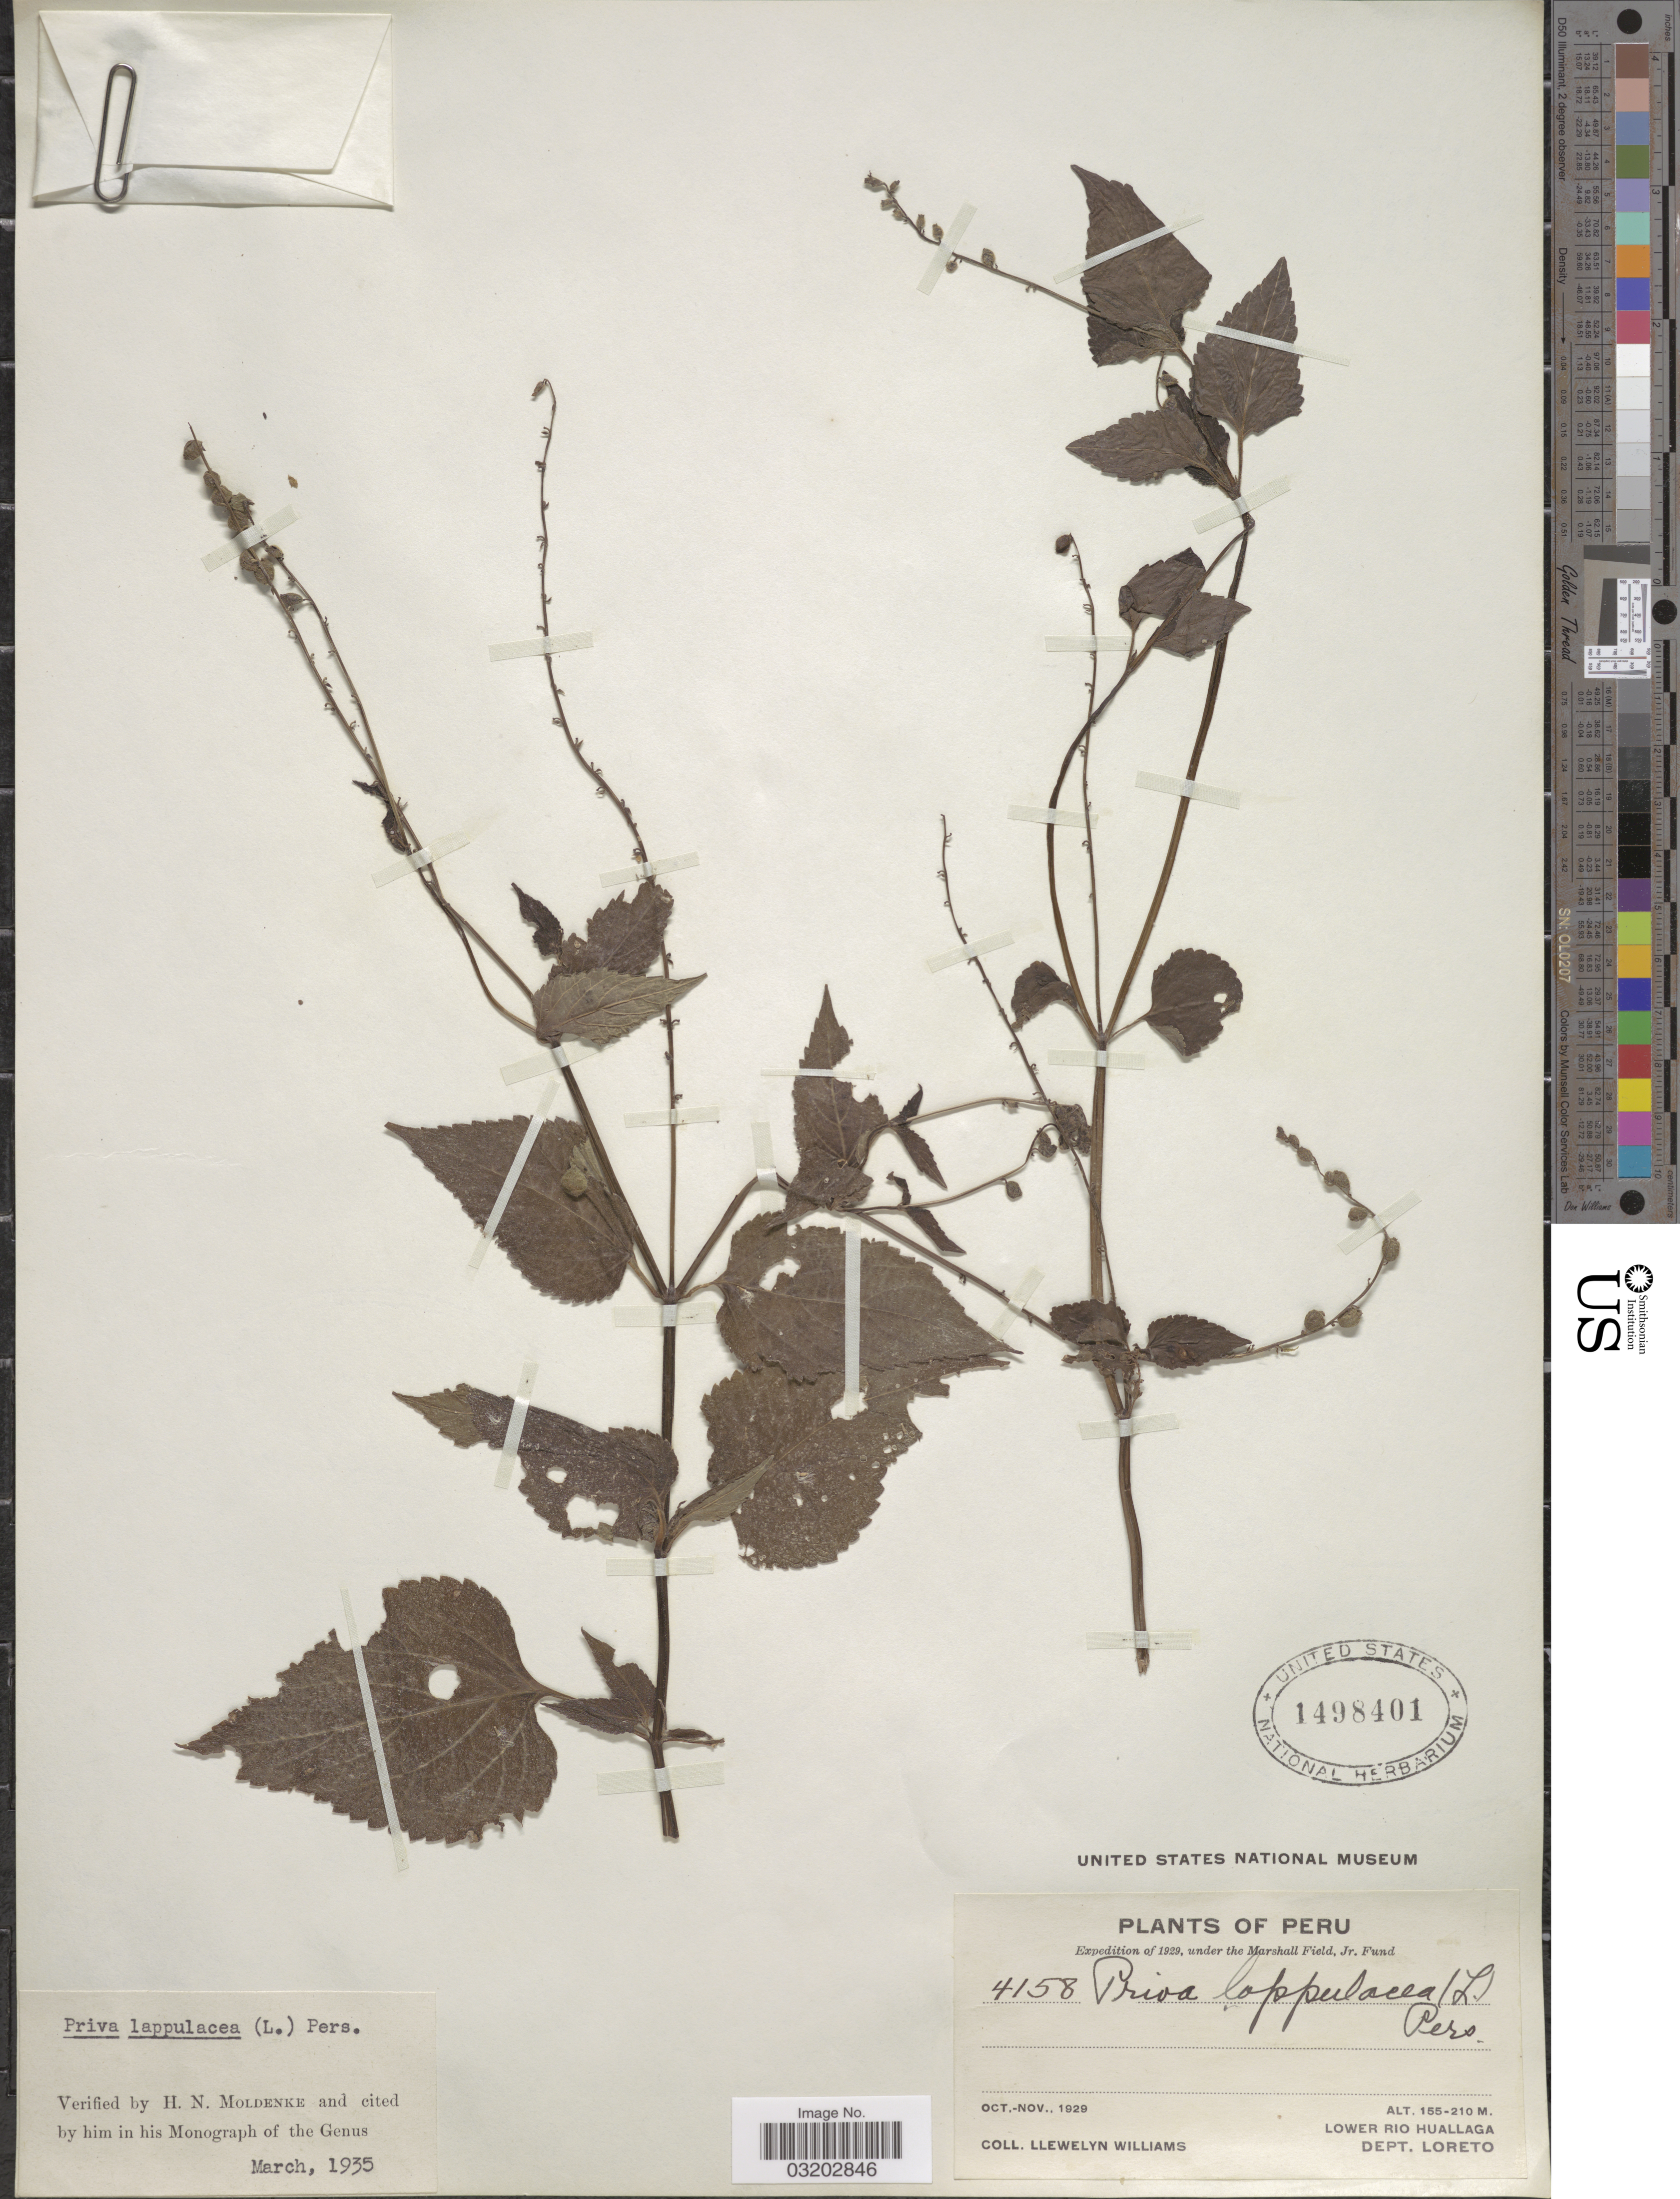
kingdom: Plantae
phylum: Tracheophyta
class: Magnoliopsida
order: Lamiales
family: Verbenaceae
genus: Priva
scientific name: Priva lappulacea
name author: (L.) Pers.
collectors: Ll. Williams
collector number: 4158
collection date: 1929-10/1929-11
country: Peru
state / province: Loreto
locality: Lower Rio Huallaga, Dept. Loreto.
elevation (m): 155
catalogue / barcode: US 1498401